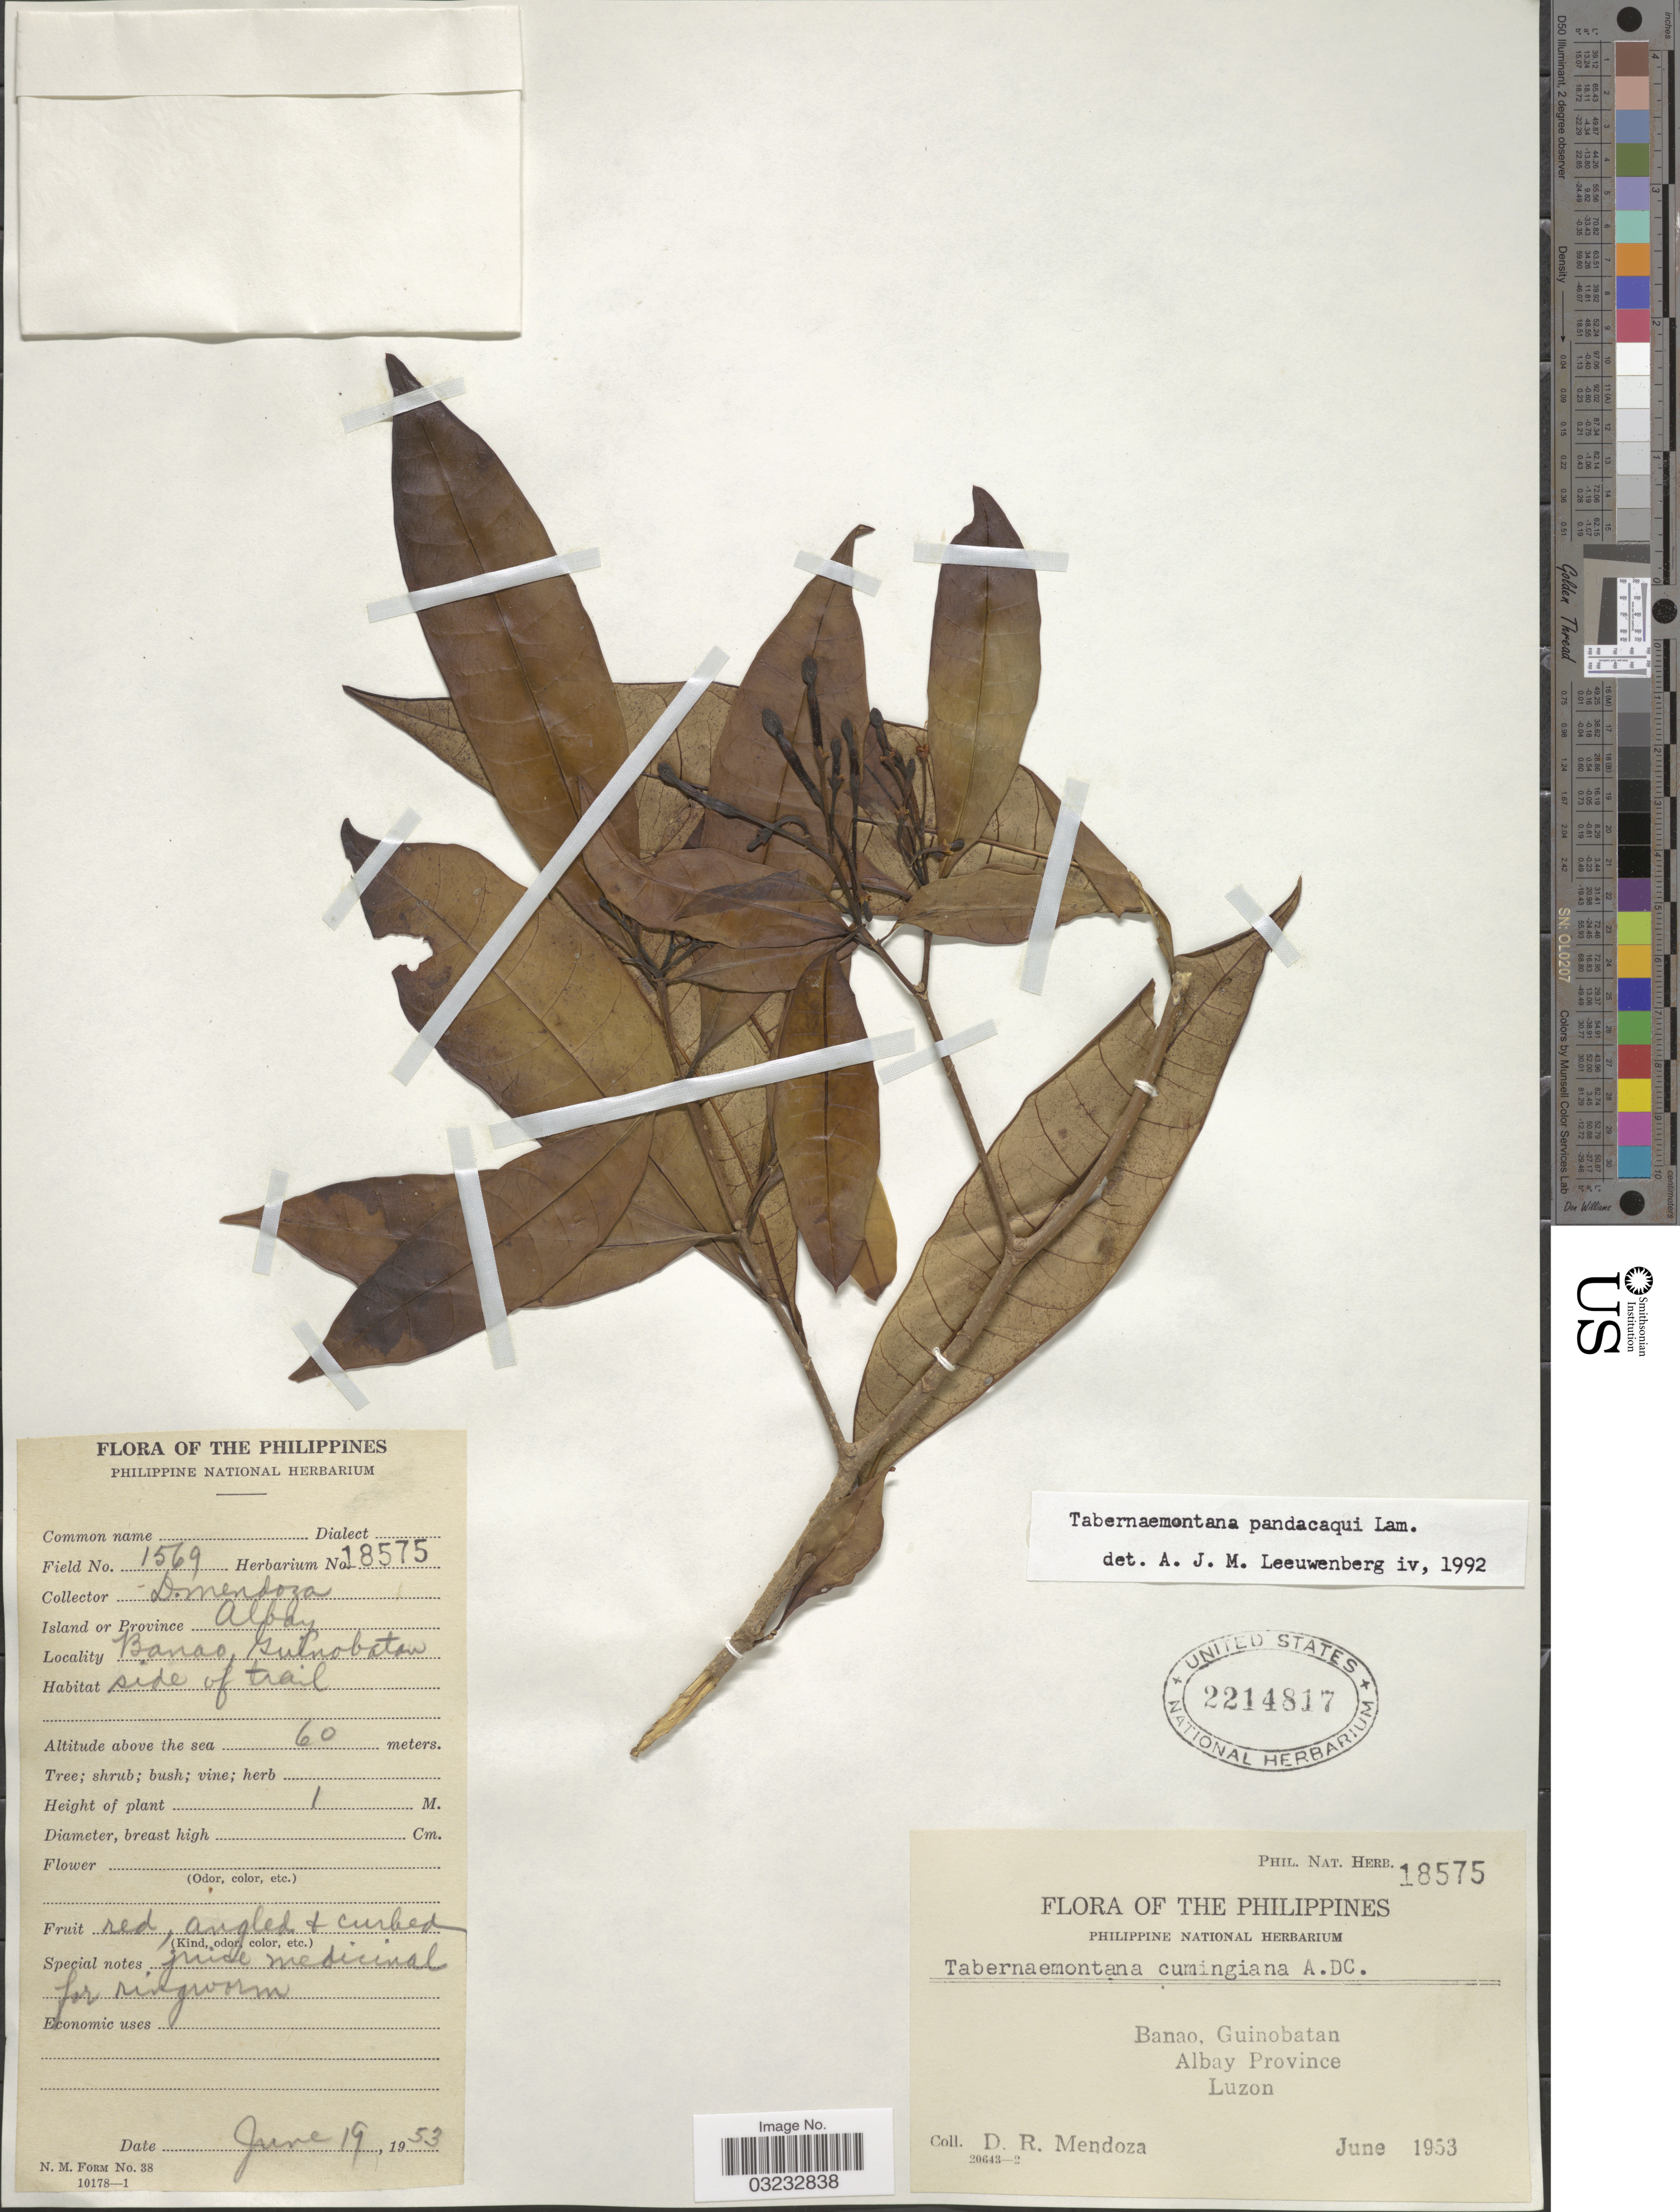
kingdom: Plantae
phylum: Tracheophyta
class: Magnoliopsida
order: Gentianales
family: Apocynaceae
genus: Tabernaemontana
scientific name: Tabernaemontana pandacaqui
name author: Poir.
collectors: D. Mendoza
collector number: Phil. Nat. Herb. 18575/1569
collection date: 1953-06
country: Philippines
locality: Banao, Guinobatan, Albay Province, Luzon, side of trail.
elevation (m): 60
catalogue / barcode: US 2214817